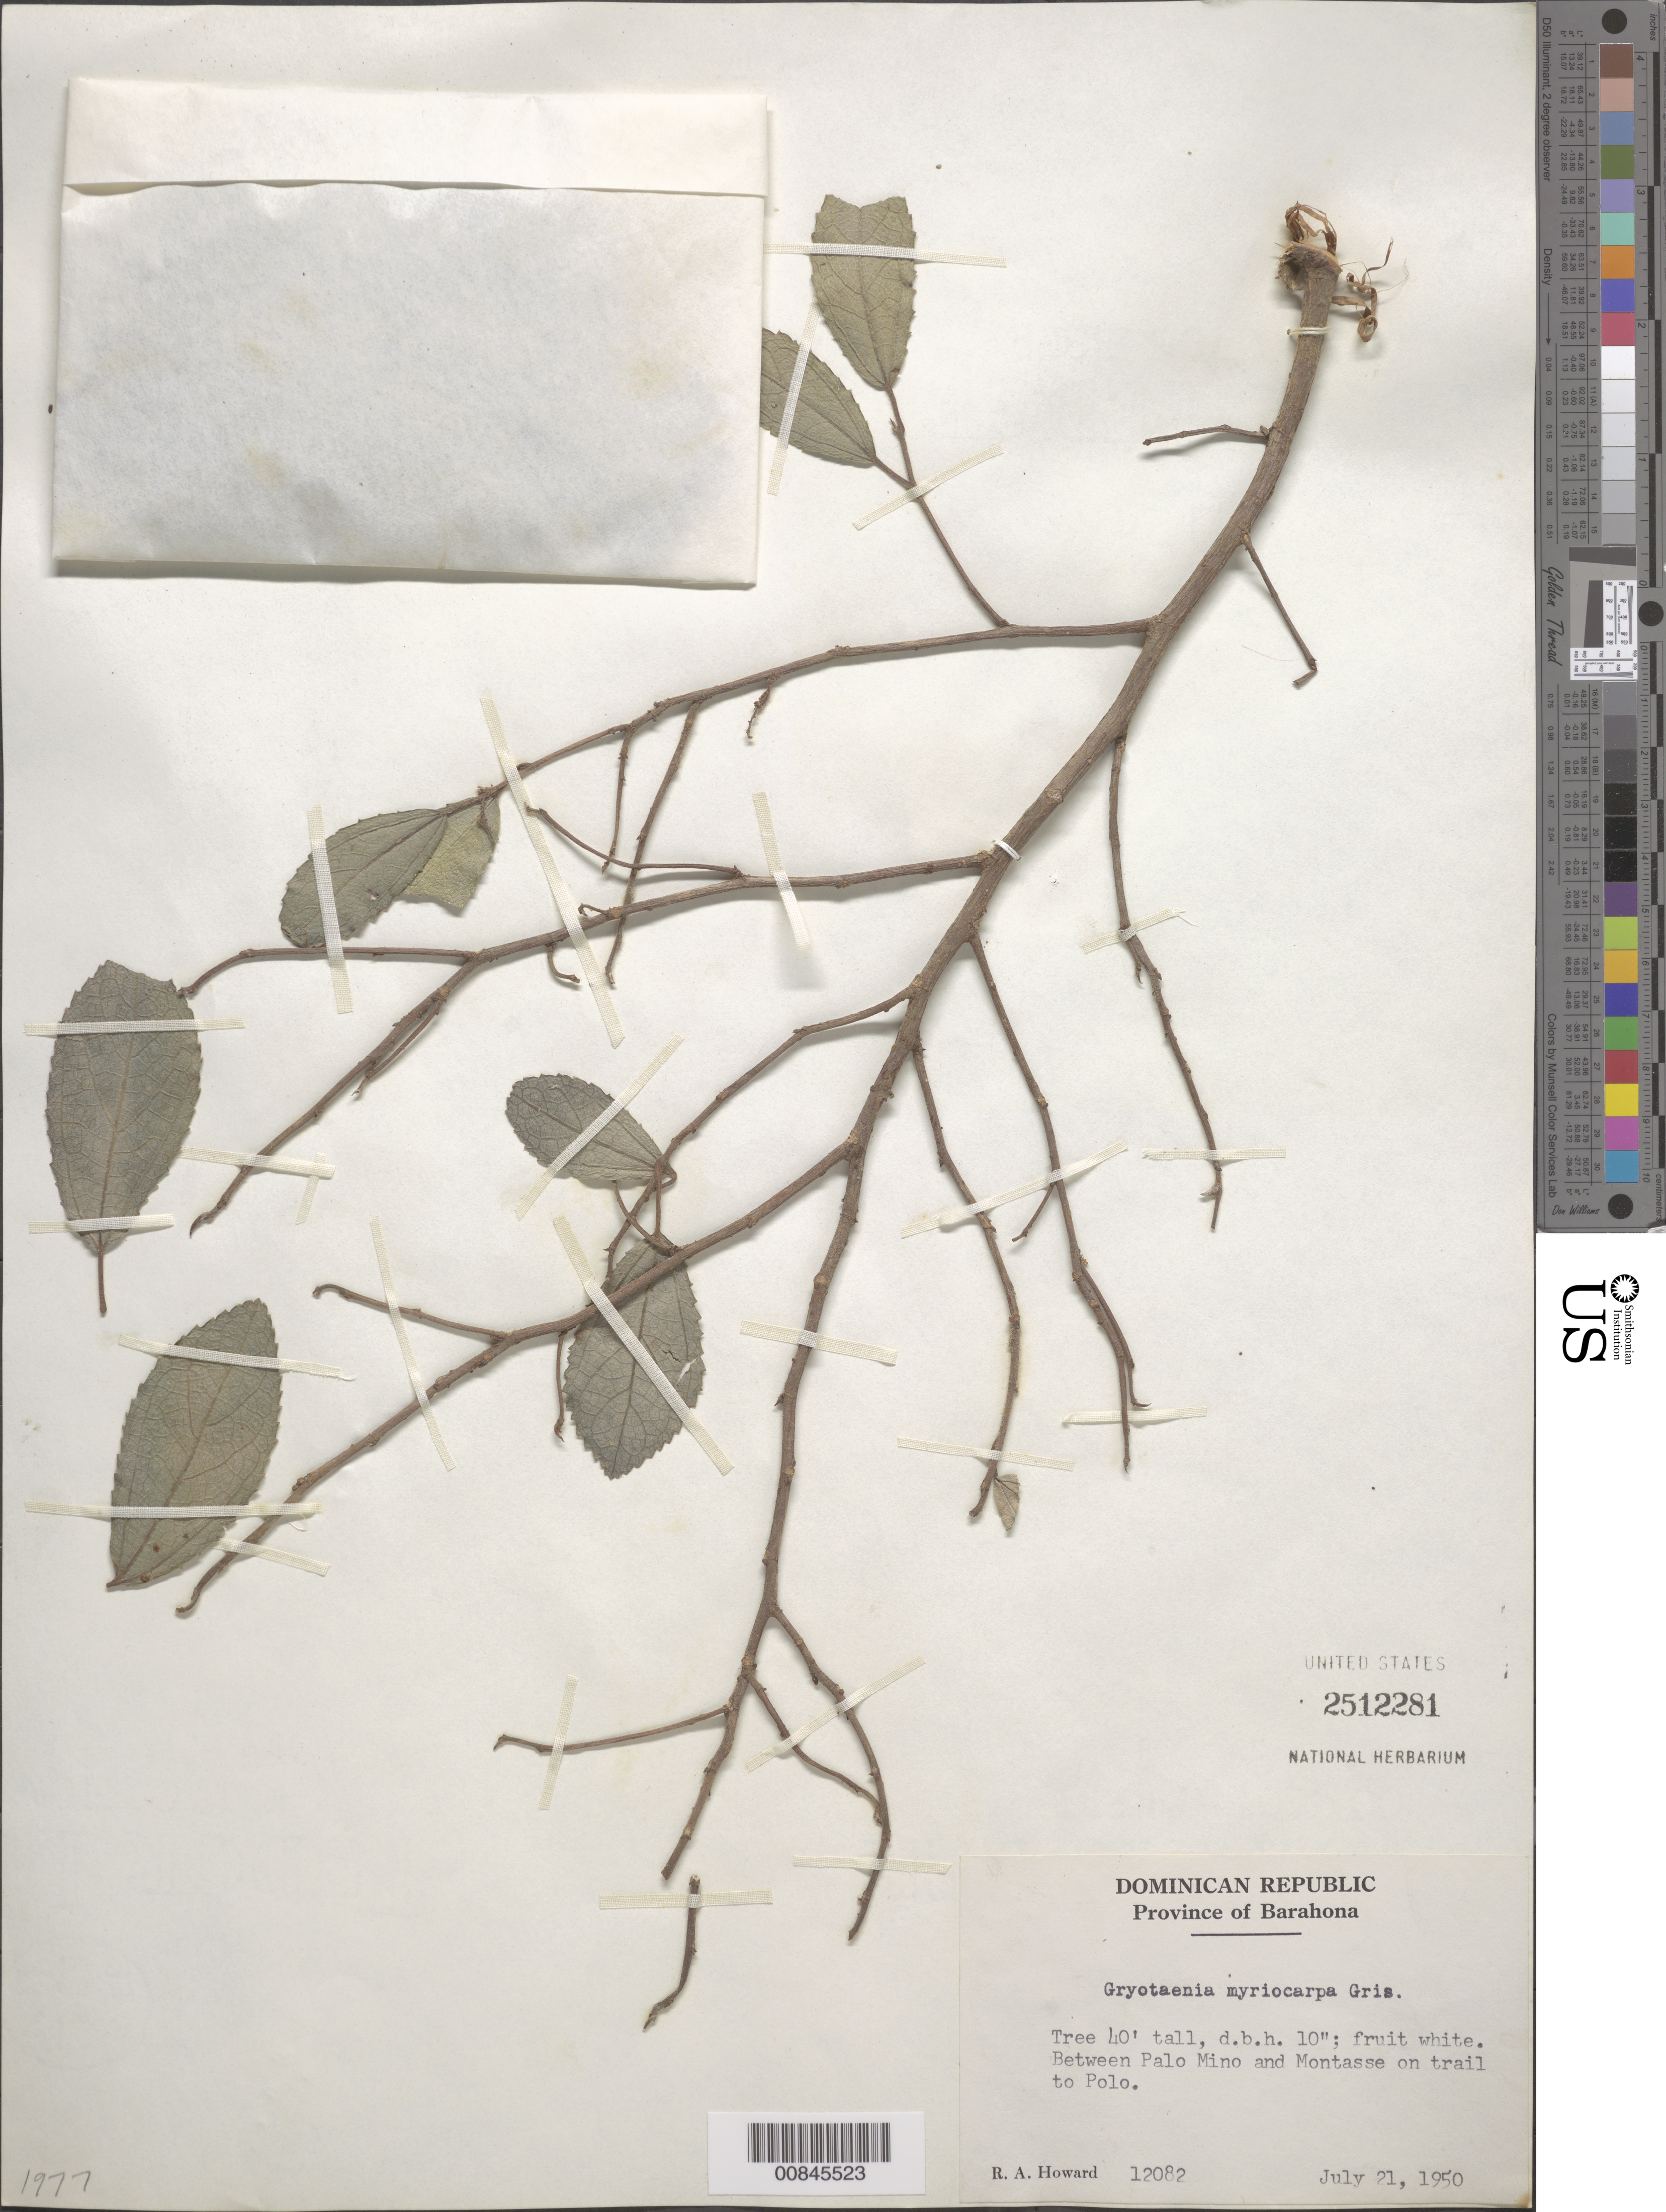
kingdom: Plantae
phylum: Tracheophyta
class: Magnoliopsida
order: Rosales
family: Urticaceae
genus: Gyrotaenia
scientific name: Gyrotaenia myriocarpa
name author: Griseb.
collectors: R. A. Howard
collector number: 12082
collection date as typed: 21 Jul 1950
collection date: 1950-07-21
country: Dominican Republic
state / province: Barahona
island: Hispaniola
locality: Between Palo Mino and Montasse on trail to Polo.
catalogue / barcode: US 2512281